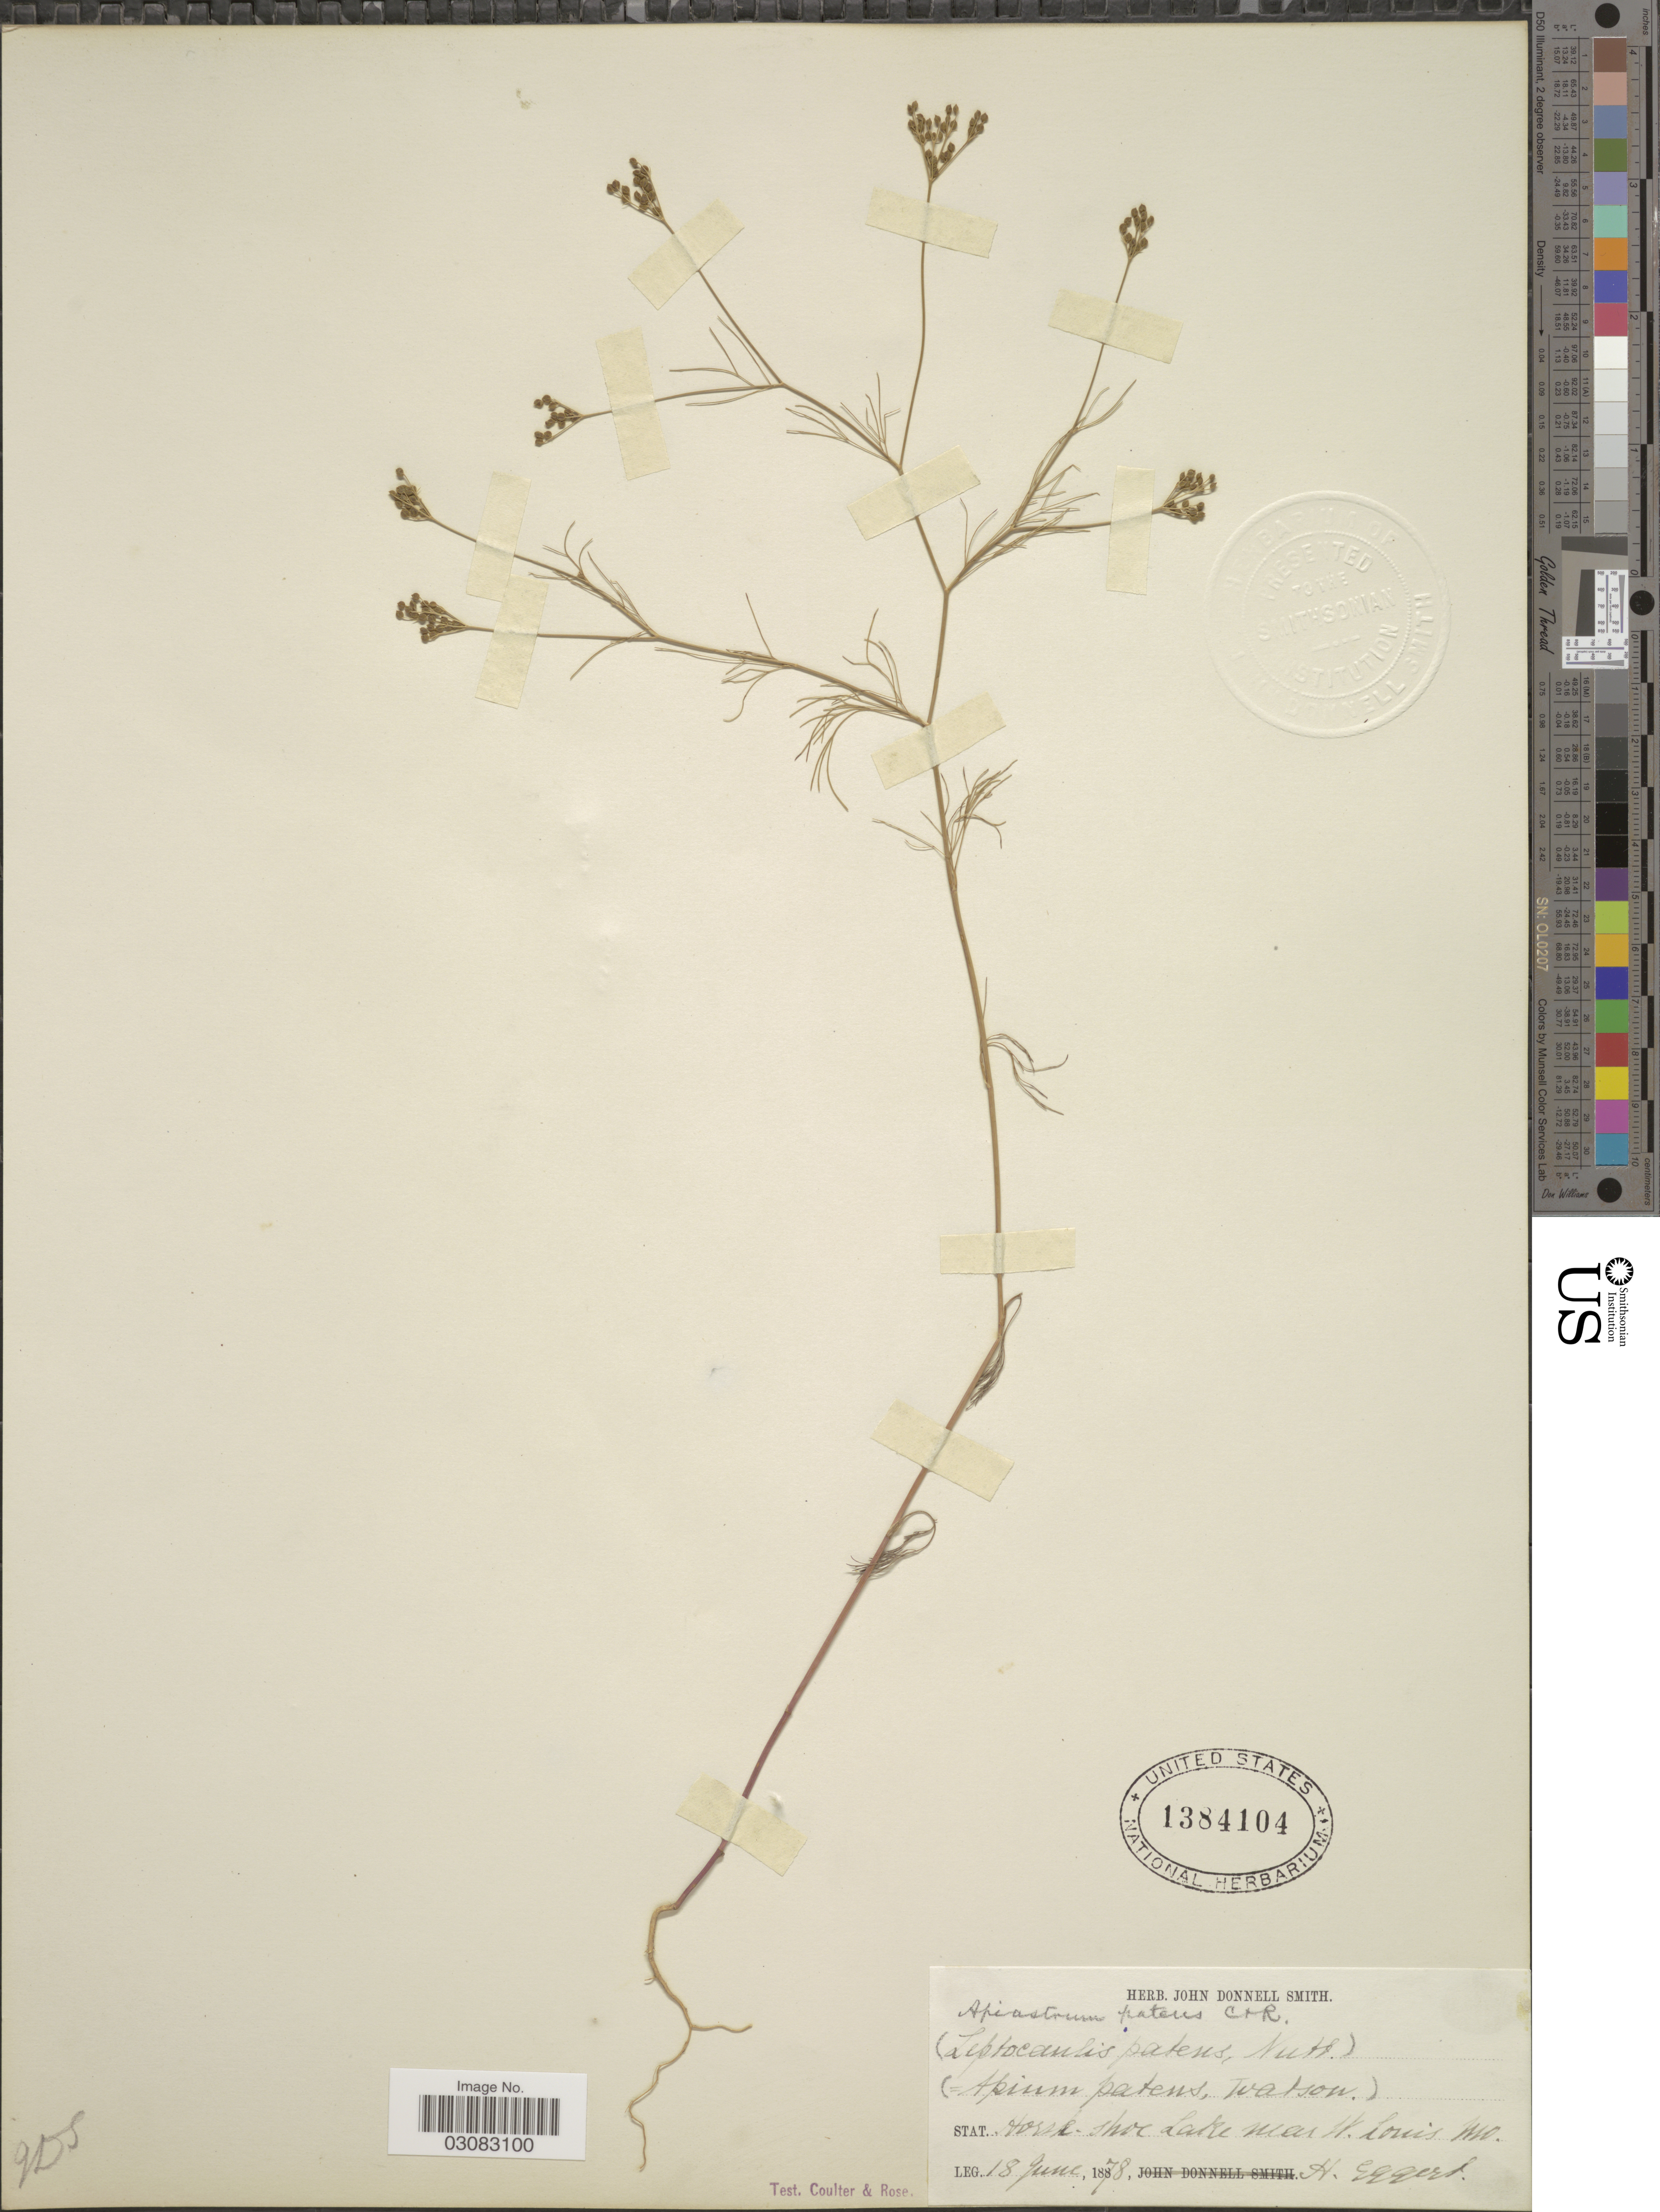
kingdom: Plantae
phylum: Tracheophyta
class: Magnoliopsida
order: Apiales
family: Apiaceae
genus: Spermolepis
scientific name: Spermolepis patens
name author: (Nutt. ex DC.) B.L. Rob.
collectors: H. Eggert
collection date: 1878-06-18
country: United States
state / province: Missouri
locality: State Horse-shoe Lake near St. Louis Mo.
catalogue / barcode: US 1384104